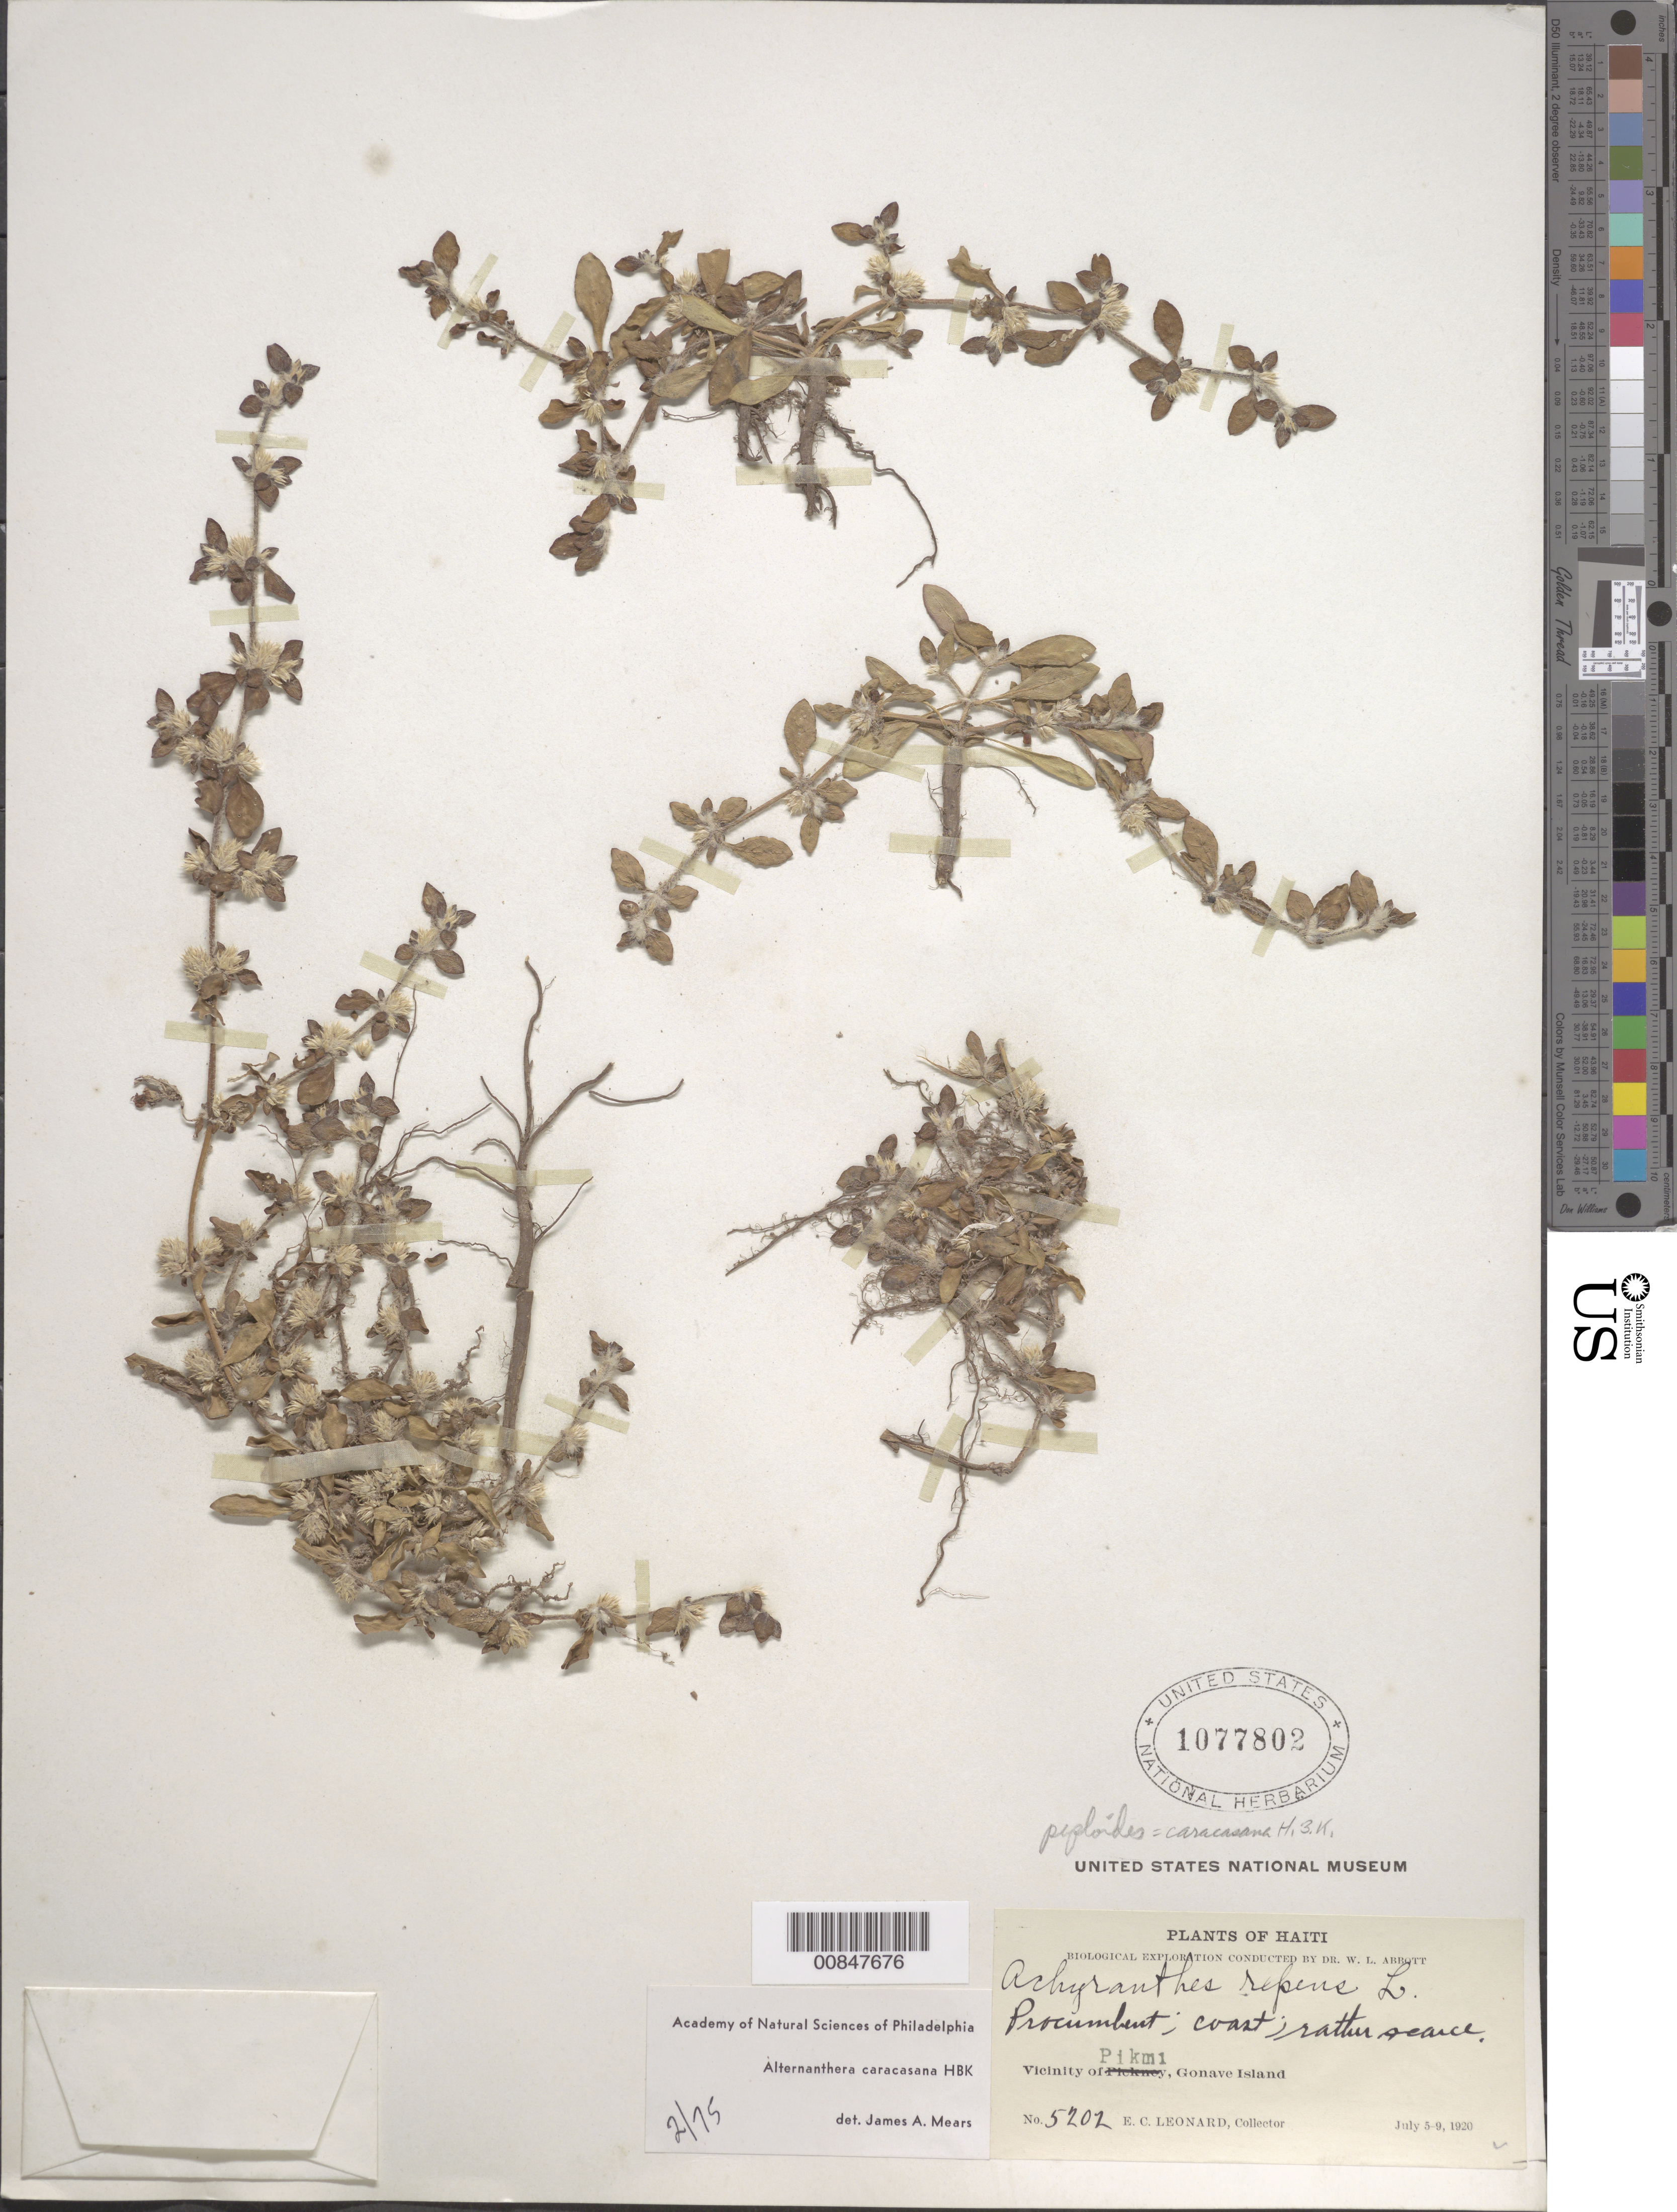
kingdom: Plantae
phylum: Tracheophyta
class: Magnoliopsida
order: Caryophyllales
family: Amaranthaceae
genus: Alternanthera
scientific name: Alternanthera caracasana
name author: Kunth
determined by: Mears, J. A., (PH), Academy of Natural Sciences of Philadelphia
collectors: E. C. Leonard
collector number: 5202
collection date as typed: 05 Jul 1920 to 09 Jul 1920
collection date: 1920-07-05/1920-07-09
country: Haiti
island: Gonave I.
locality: Vicinity of Pikmi, Gonave Island.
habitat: Coast.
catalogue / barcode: US 1077802